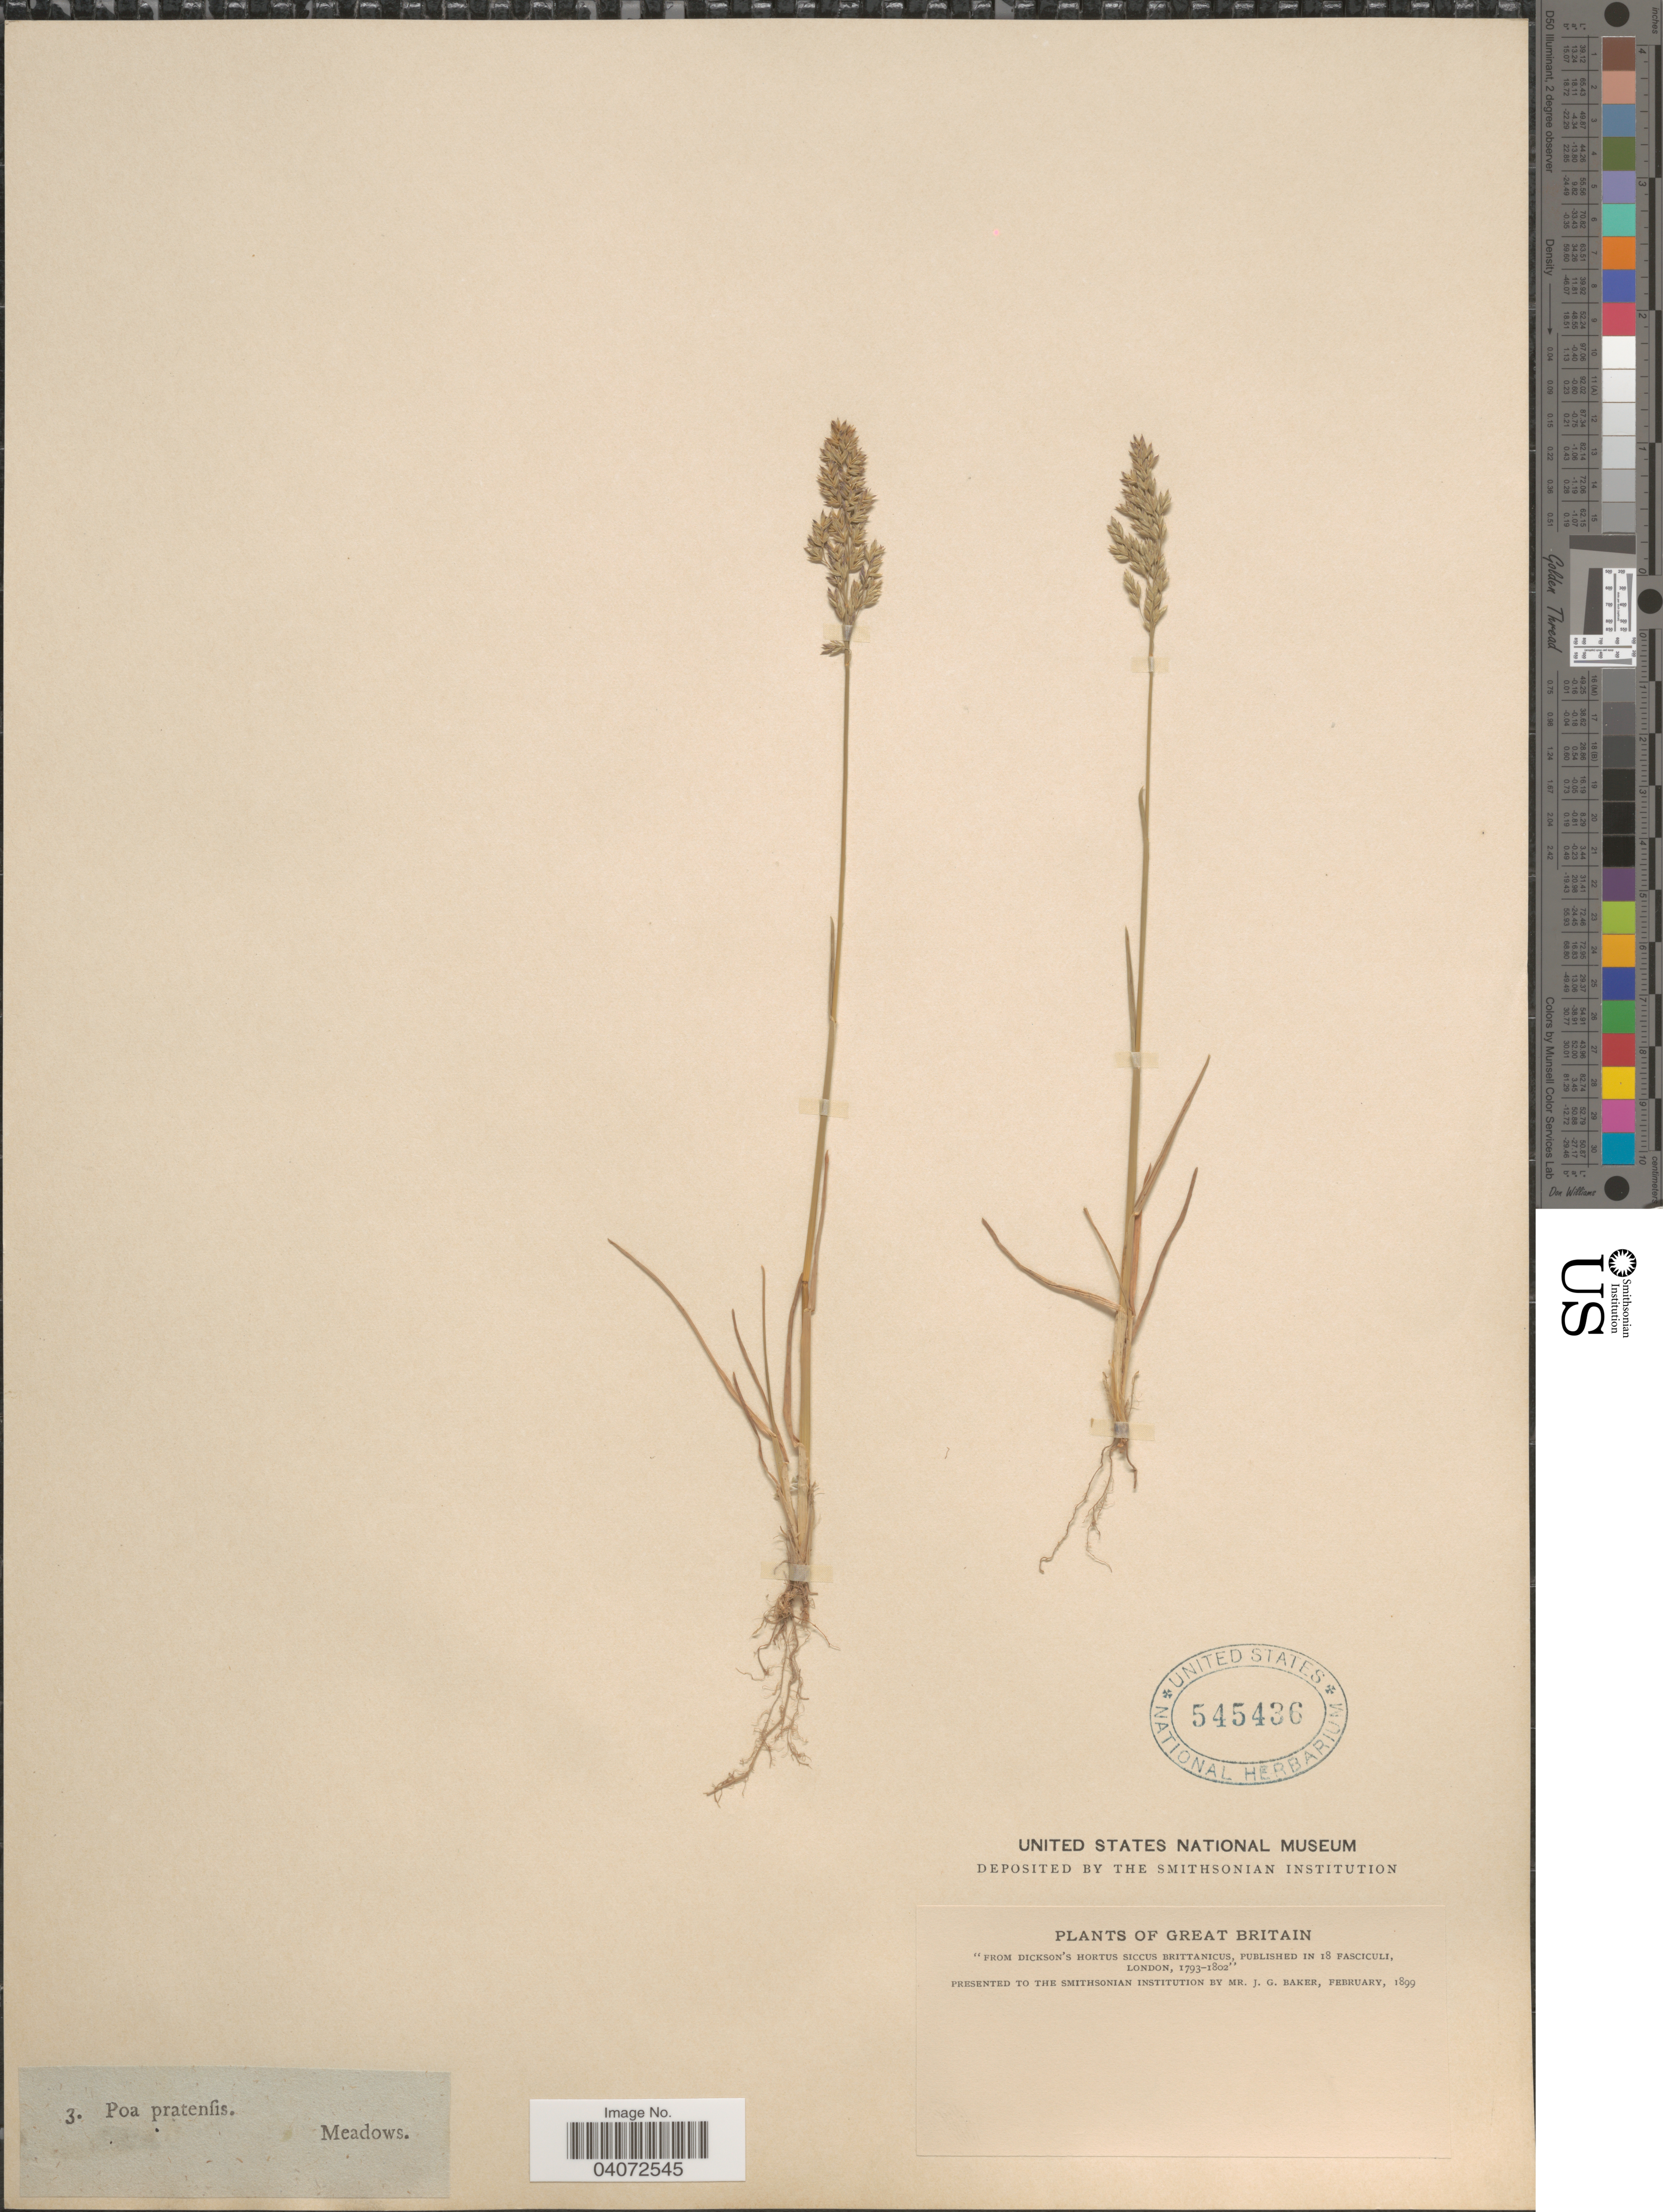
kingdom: Plantae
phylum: Tracheophyta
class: Liliopsida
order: Poales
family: Poaceae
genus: Poa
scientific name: Poa pratensis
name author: L.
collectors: J. G. Baker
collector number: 3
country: United Kingdom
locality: Great Britain.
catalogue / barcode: US 545436